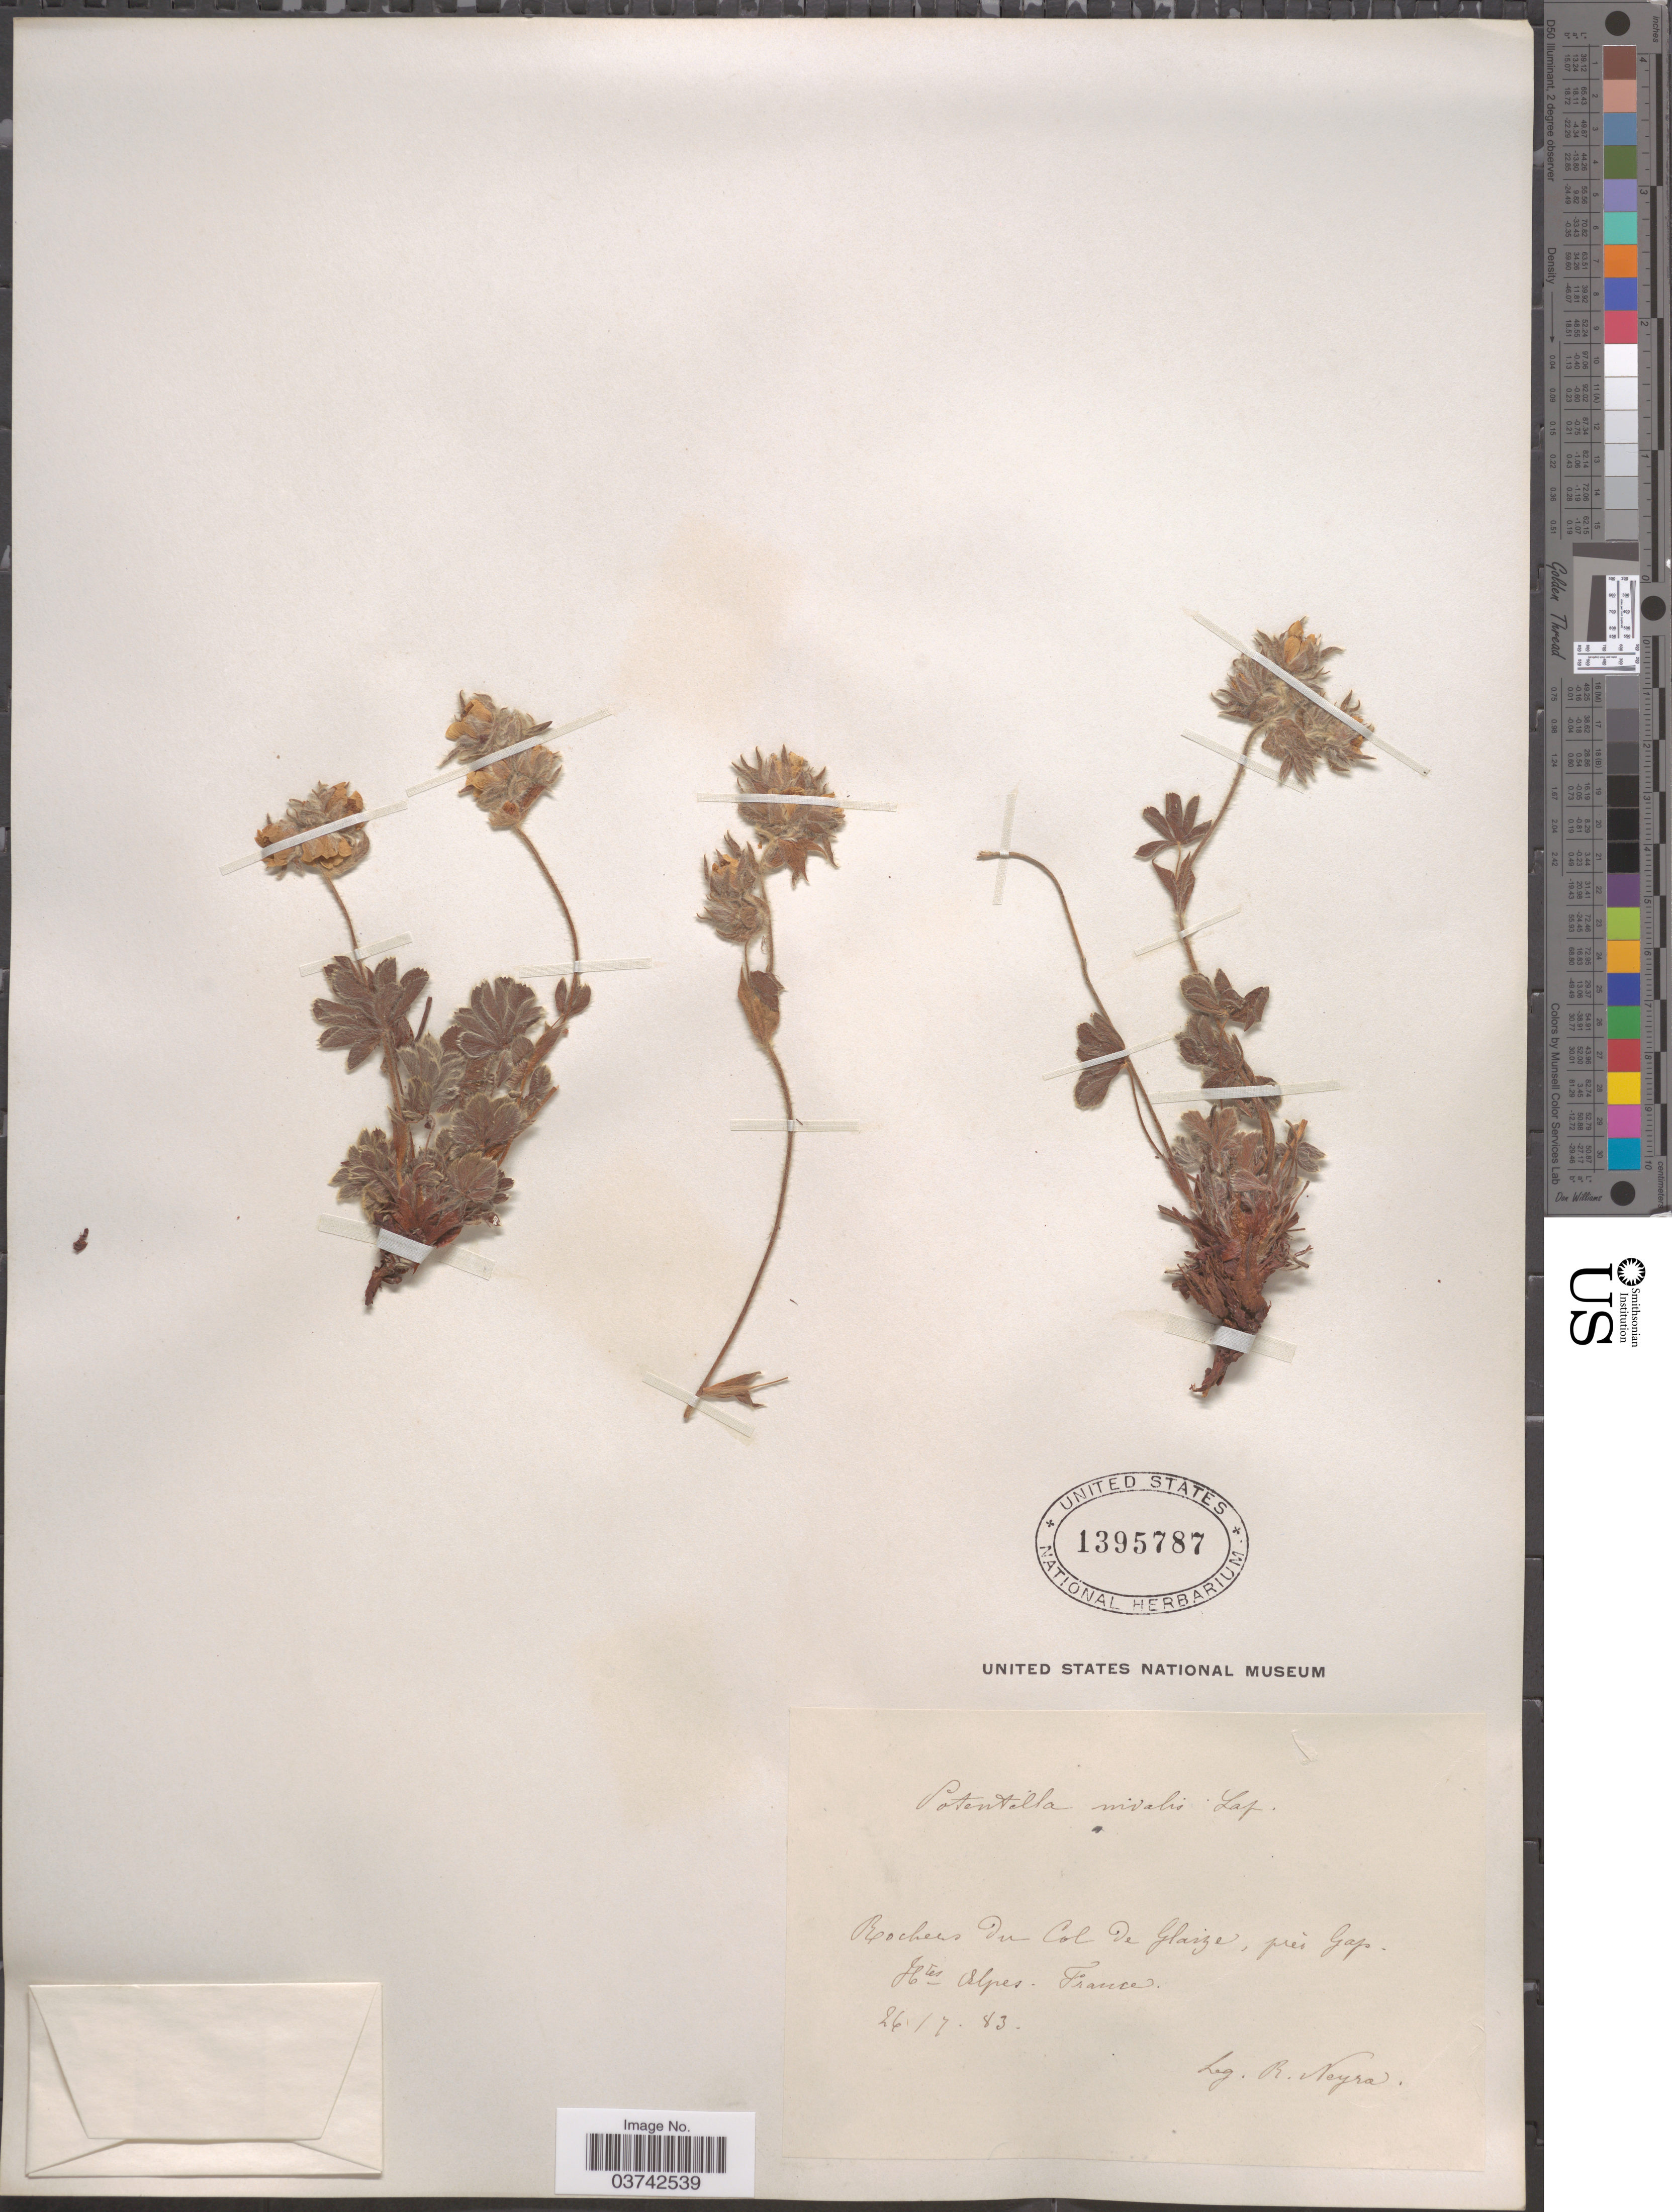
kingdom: Plantae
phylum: Tracheophyta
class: Magnoliopsida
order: Rosales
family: Rosaceae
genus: Potentilla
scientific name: Potentilla nivalis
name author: Csató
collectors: R. Neyra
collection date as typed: Transcribed d/m/y: 26/7/83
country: France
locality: Rochers du Col de Glaize, près Gap. Htes Alpes.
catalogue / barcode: US 1395787